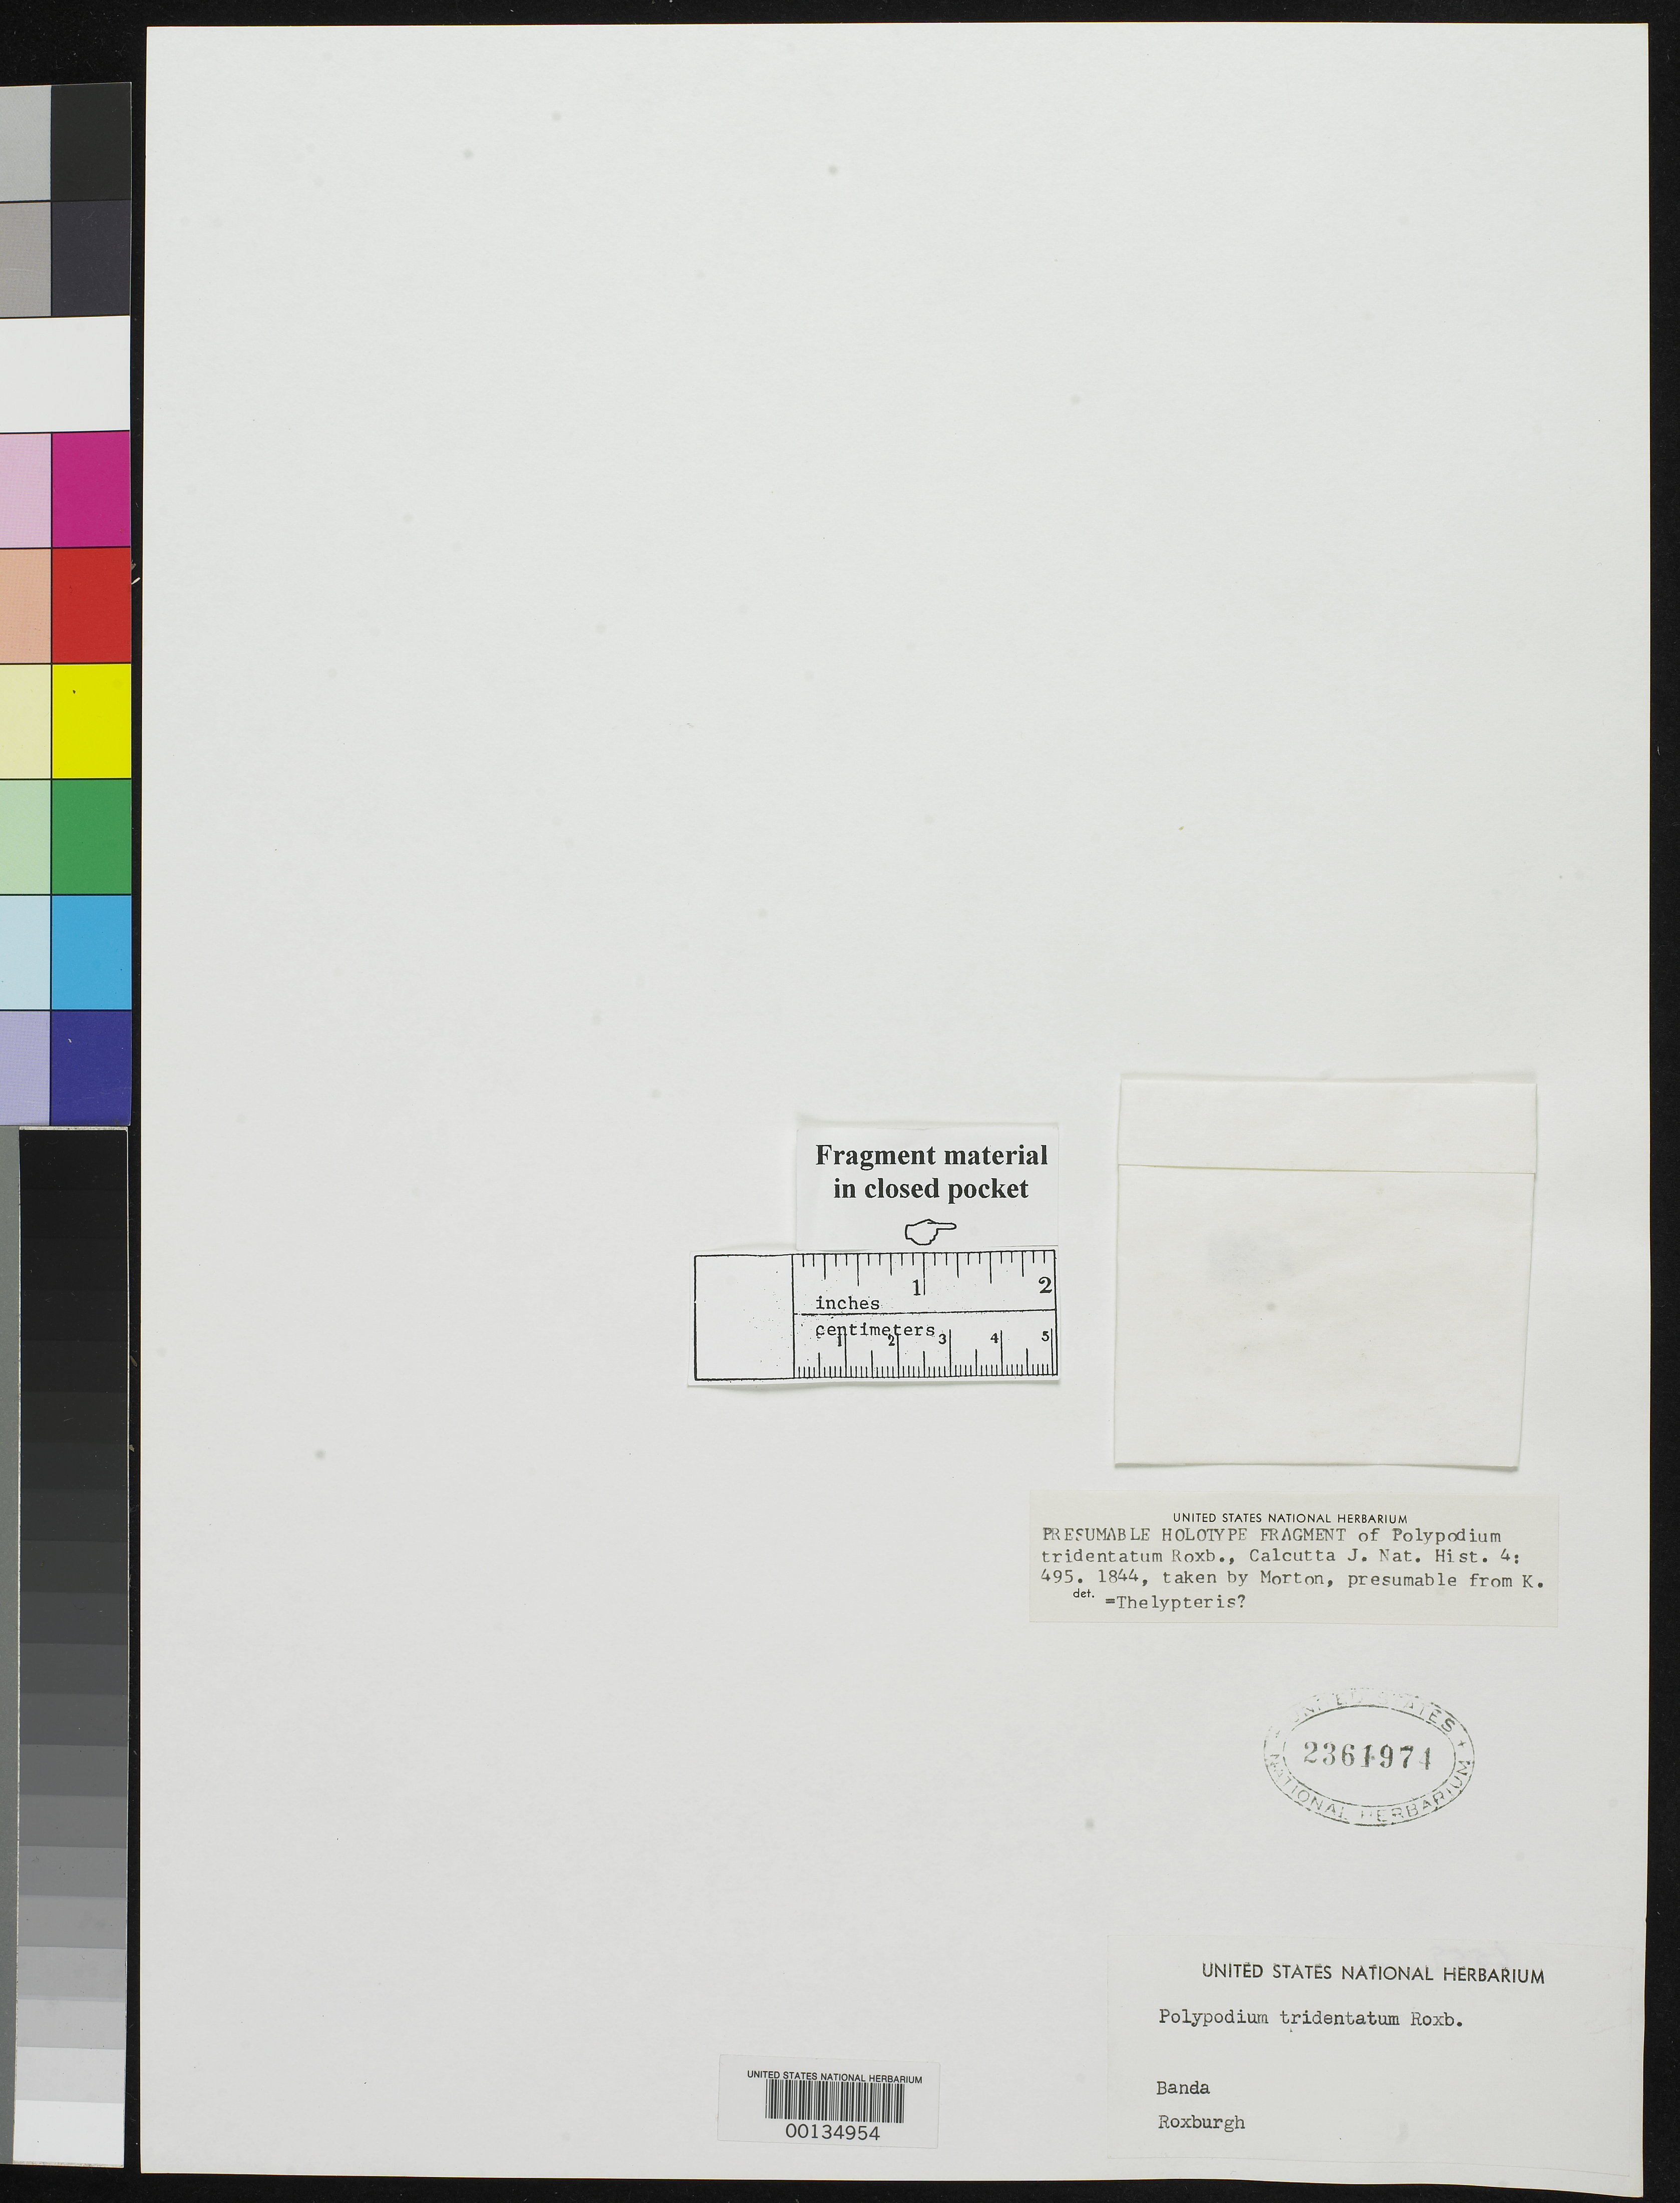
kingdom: Plantae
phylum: Tracheophyta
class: Polypodiopsida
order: Polypodiales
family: Polypodiaceae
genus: Polypodium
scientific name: Polypodium tridentatum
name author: Roxb.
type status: Holotype Fragment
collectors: W. Roxburgh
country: Indonesia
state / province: Maluku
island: Amboina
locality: Banda.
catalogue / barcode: US 2361974